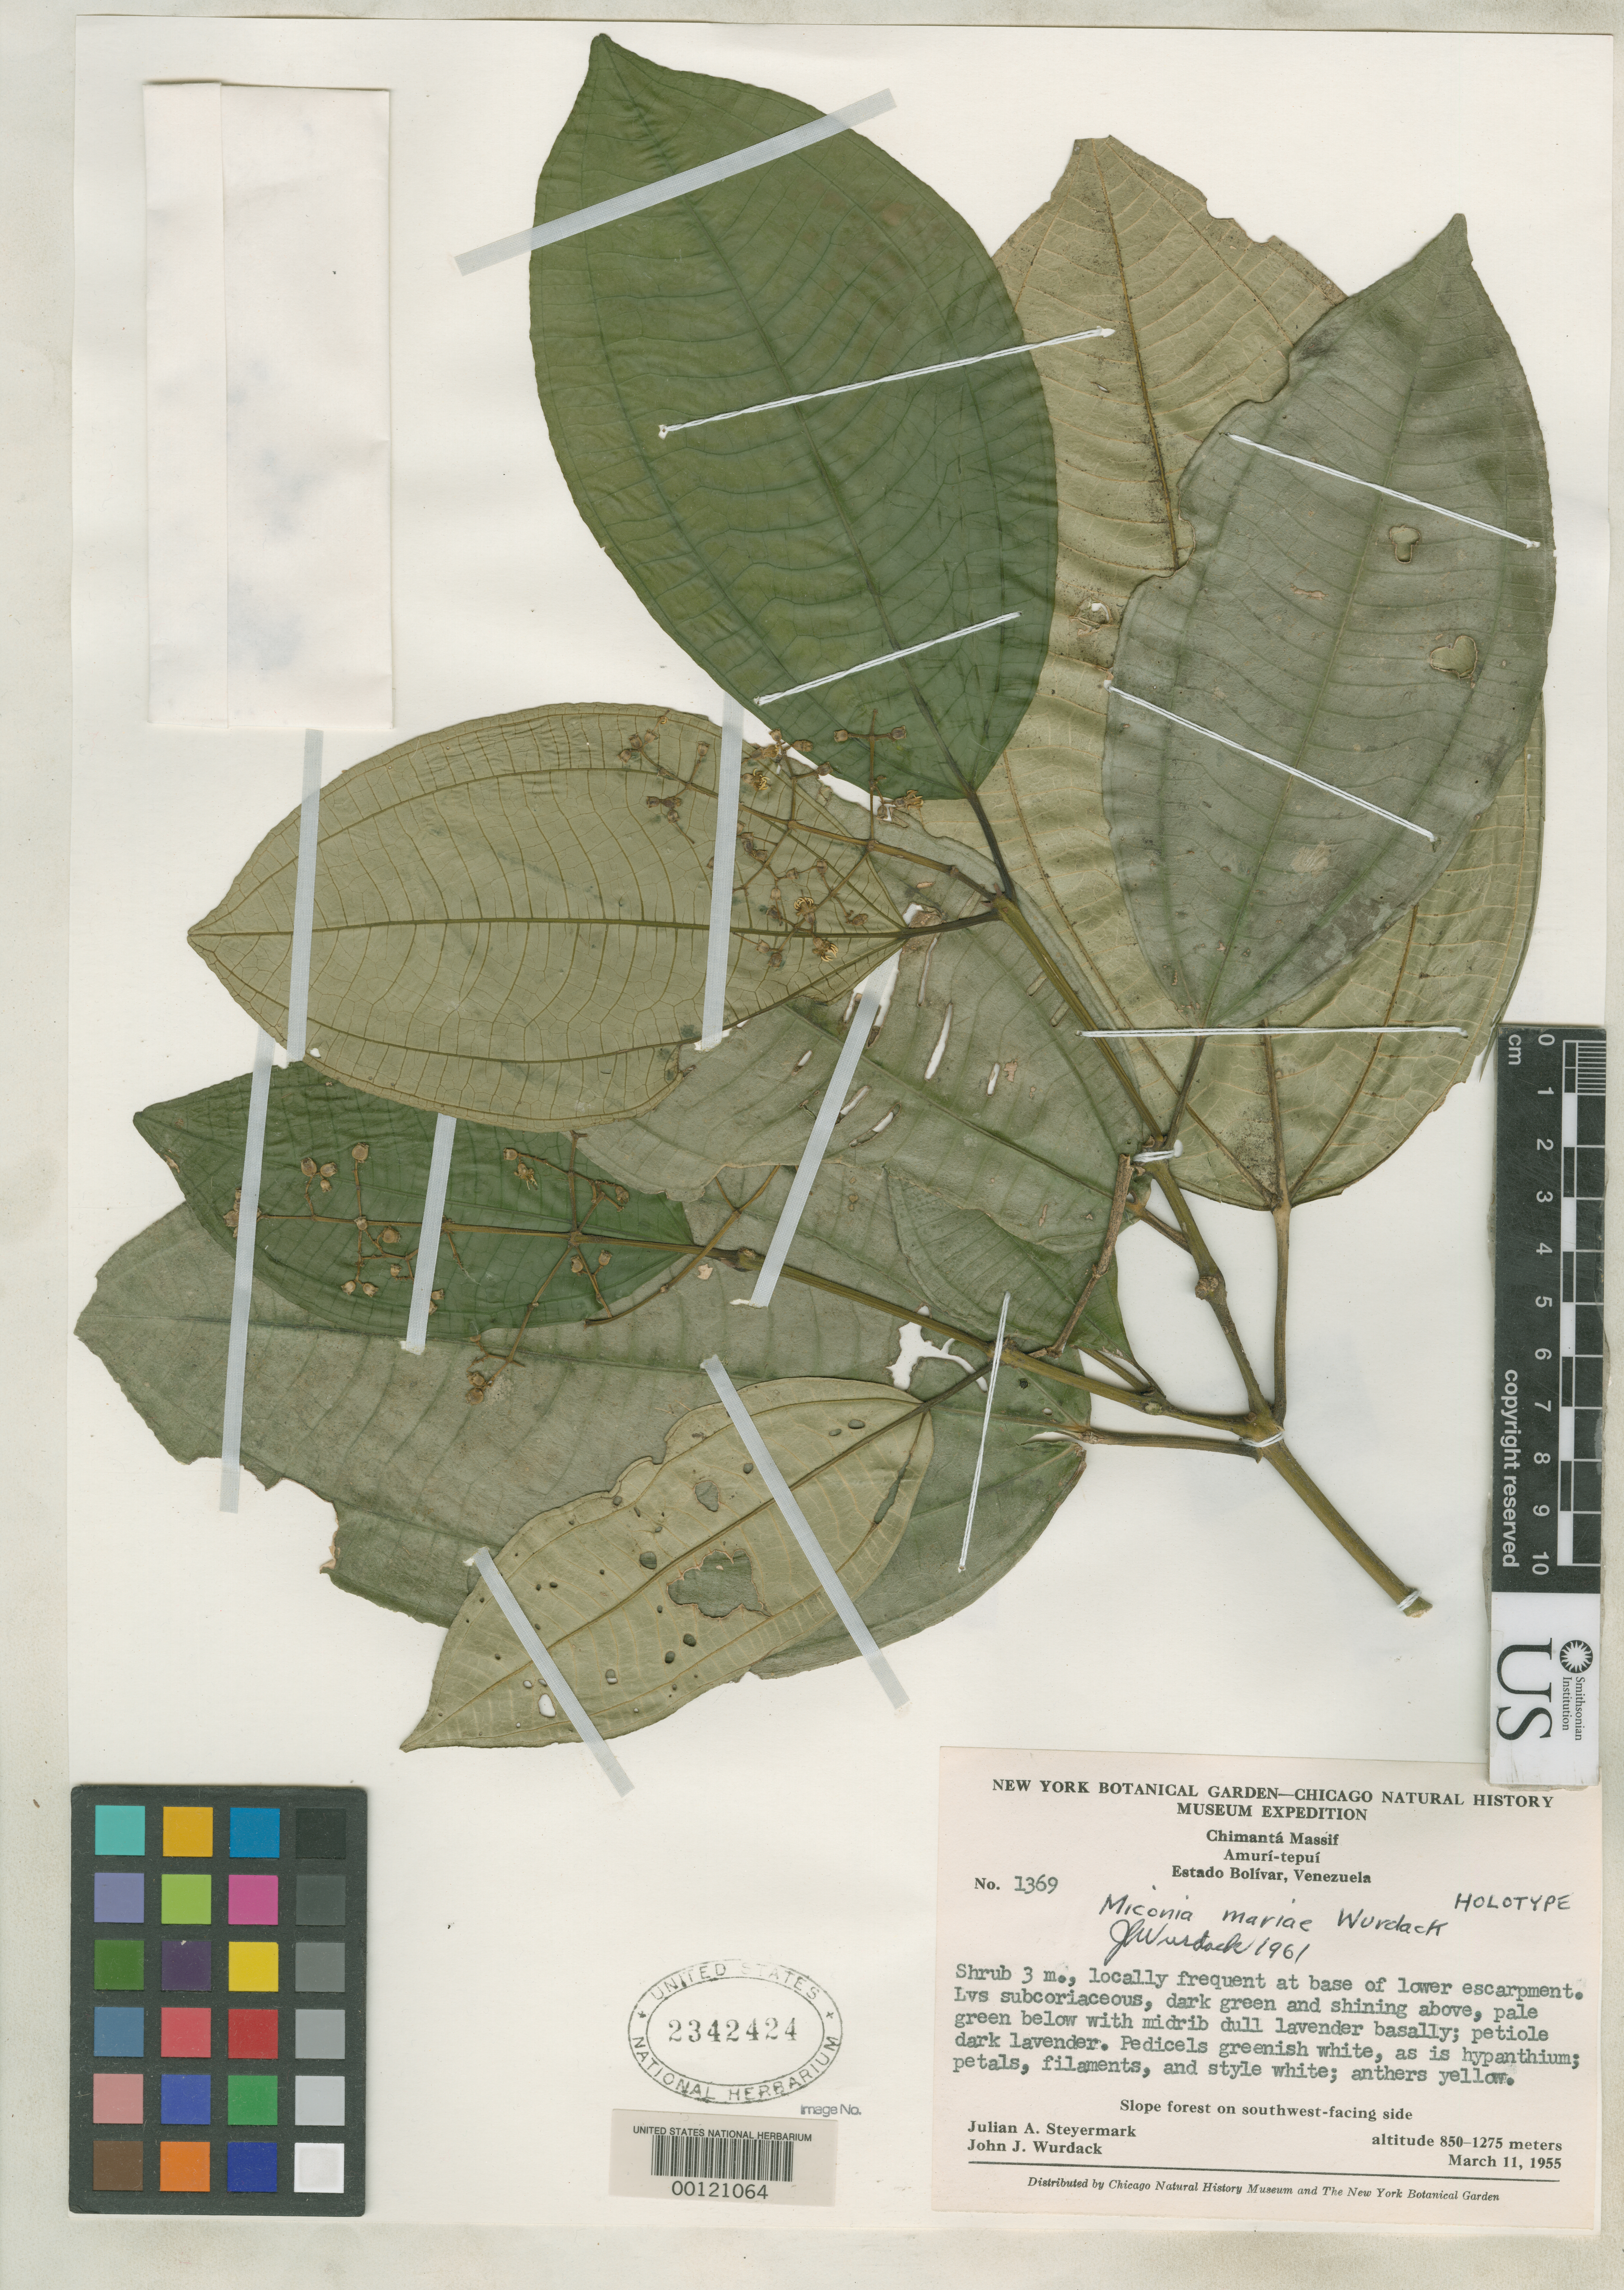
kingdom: Plantae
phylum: Tracheophyta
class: Magnoliopsida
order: Myrtales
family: Melastomataceae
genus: Miconia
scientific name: Miconia mariae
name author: Wurdack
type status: Holotype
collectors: J. Steyermark & J. J. Wurdack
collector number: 1369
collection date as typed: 11 Mar 1955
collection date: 1955-03-11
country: Venezuela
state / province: Bolivar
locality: Amuri-tepui.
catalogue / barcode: US 2342424